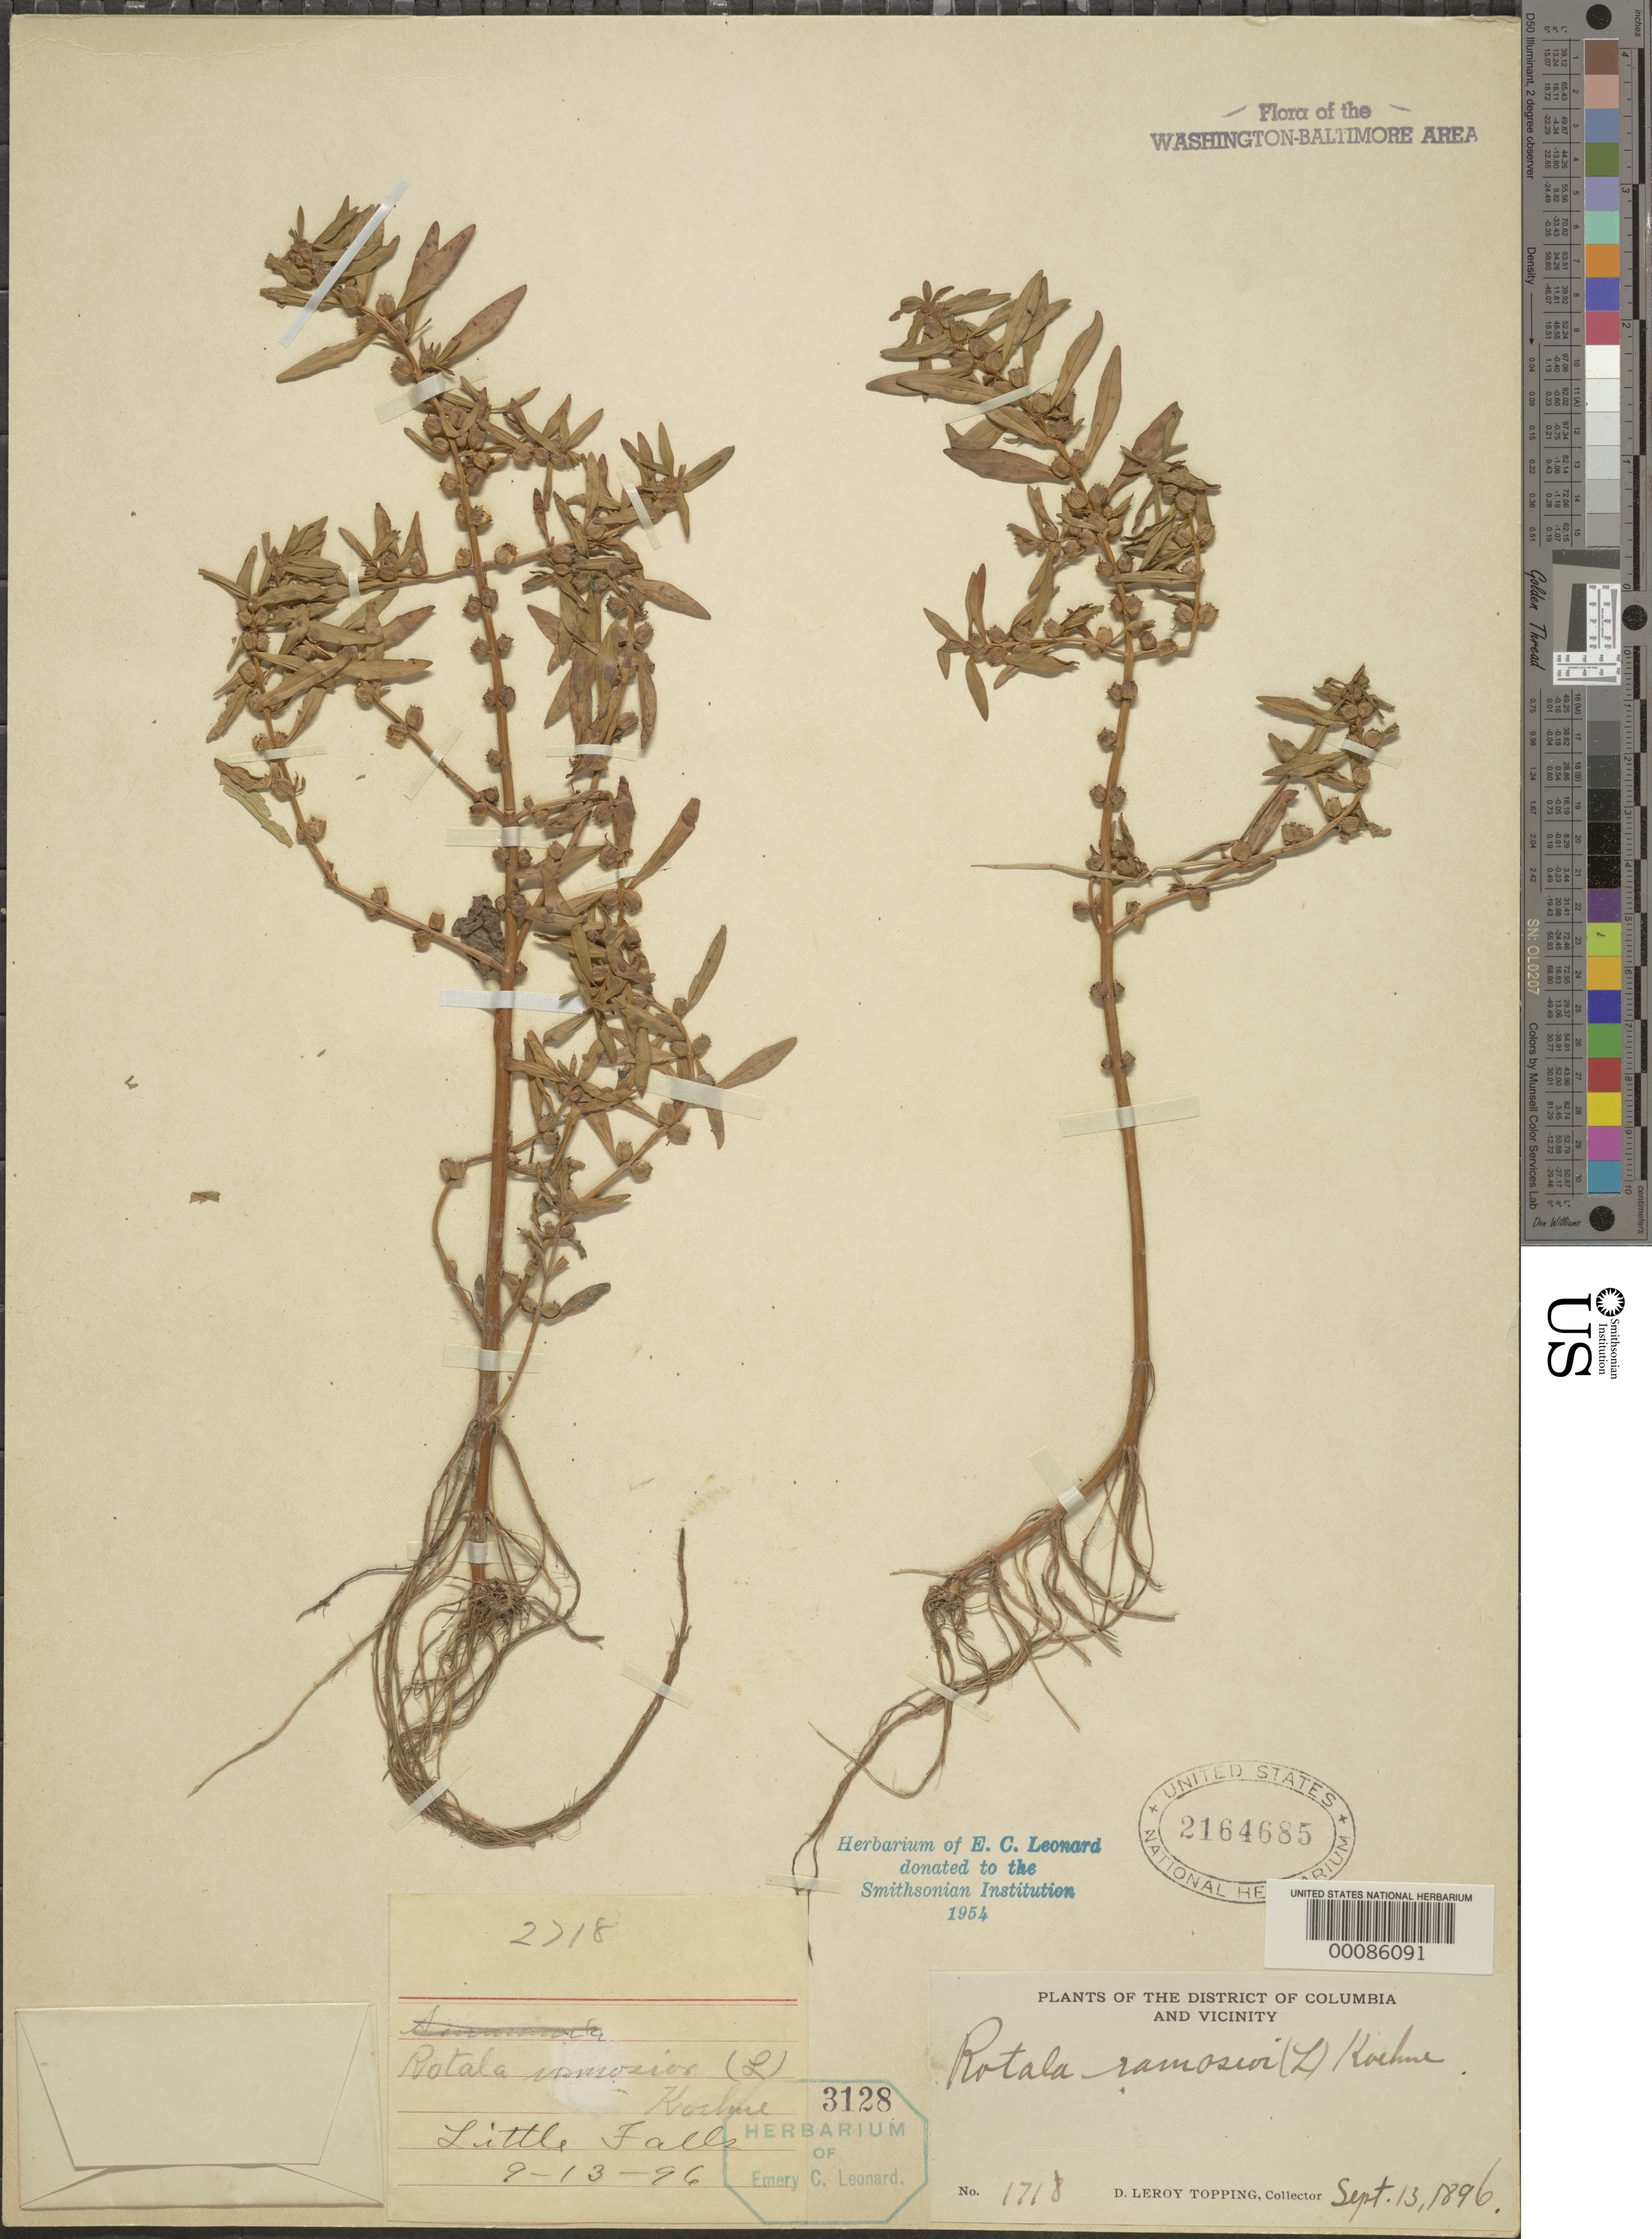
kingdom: Plantae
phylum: Tracheophyta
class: Magnoliopsida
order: Myrtales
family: Lythraceae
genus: Rotala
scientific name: Rotala ramosior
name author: (L.) Koehne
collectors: D. L. Topping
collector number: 1718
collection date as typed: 13 Sep 1896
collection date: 1896-09-13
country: United States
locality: Little Falls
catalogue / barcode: US 2164685